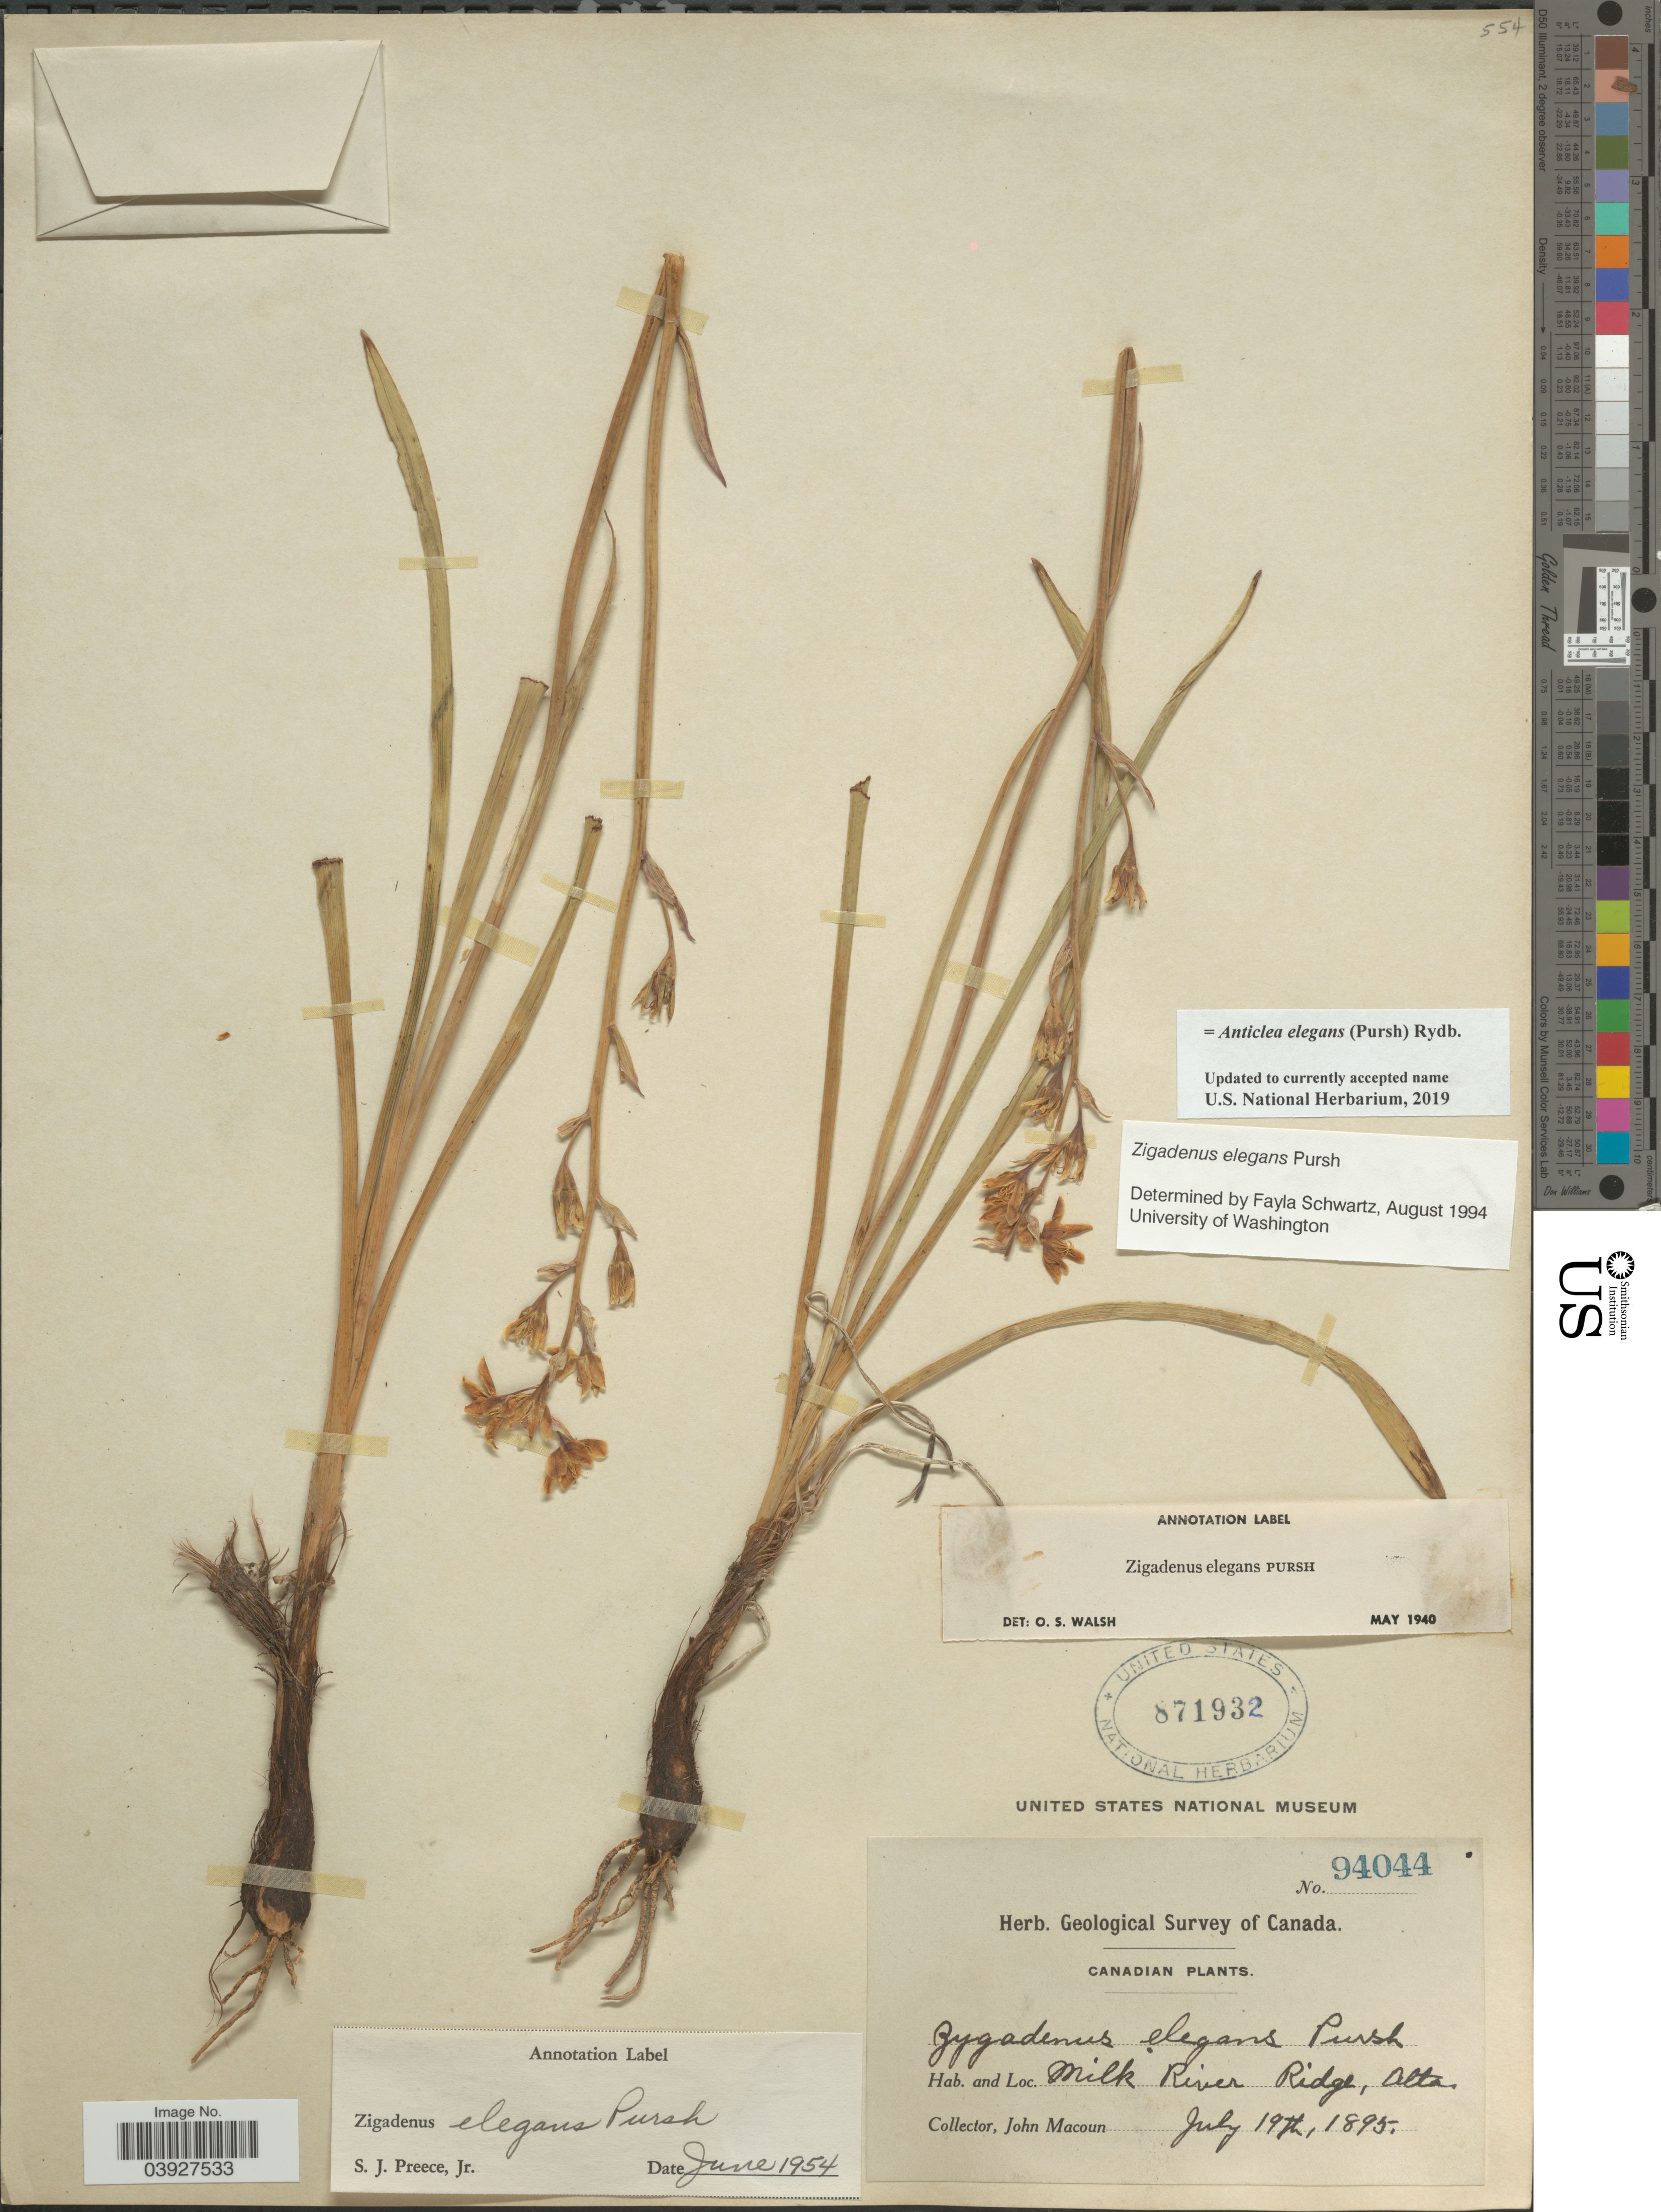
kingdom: Plantae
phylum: Tracheophyta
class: Liliopsida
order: Liliales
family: Melanthiaceae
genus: Anticlea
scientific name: Anticlea elegans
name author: (Pursh) Rydb.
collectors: J. Macoun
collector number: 94044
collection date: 1895-07-19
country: Canada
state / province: Alberta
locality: Milk River Ridge, Alta.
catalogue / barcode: US 871932